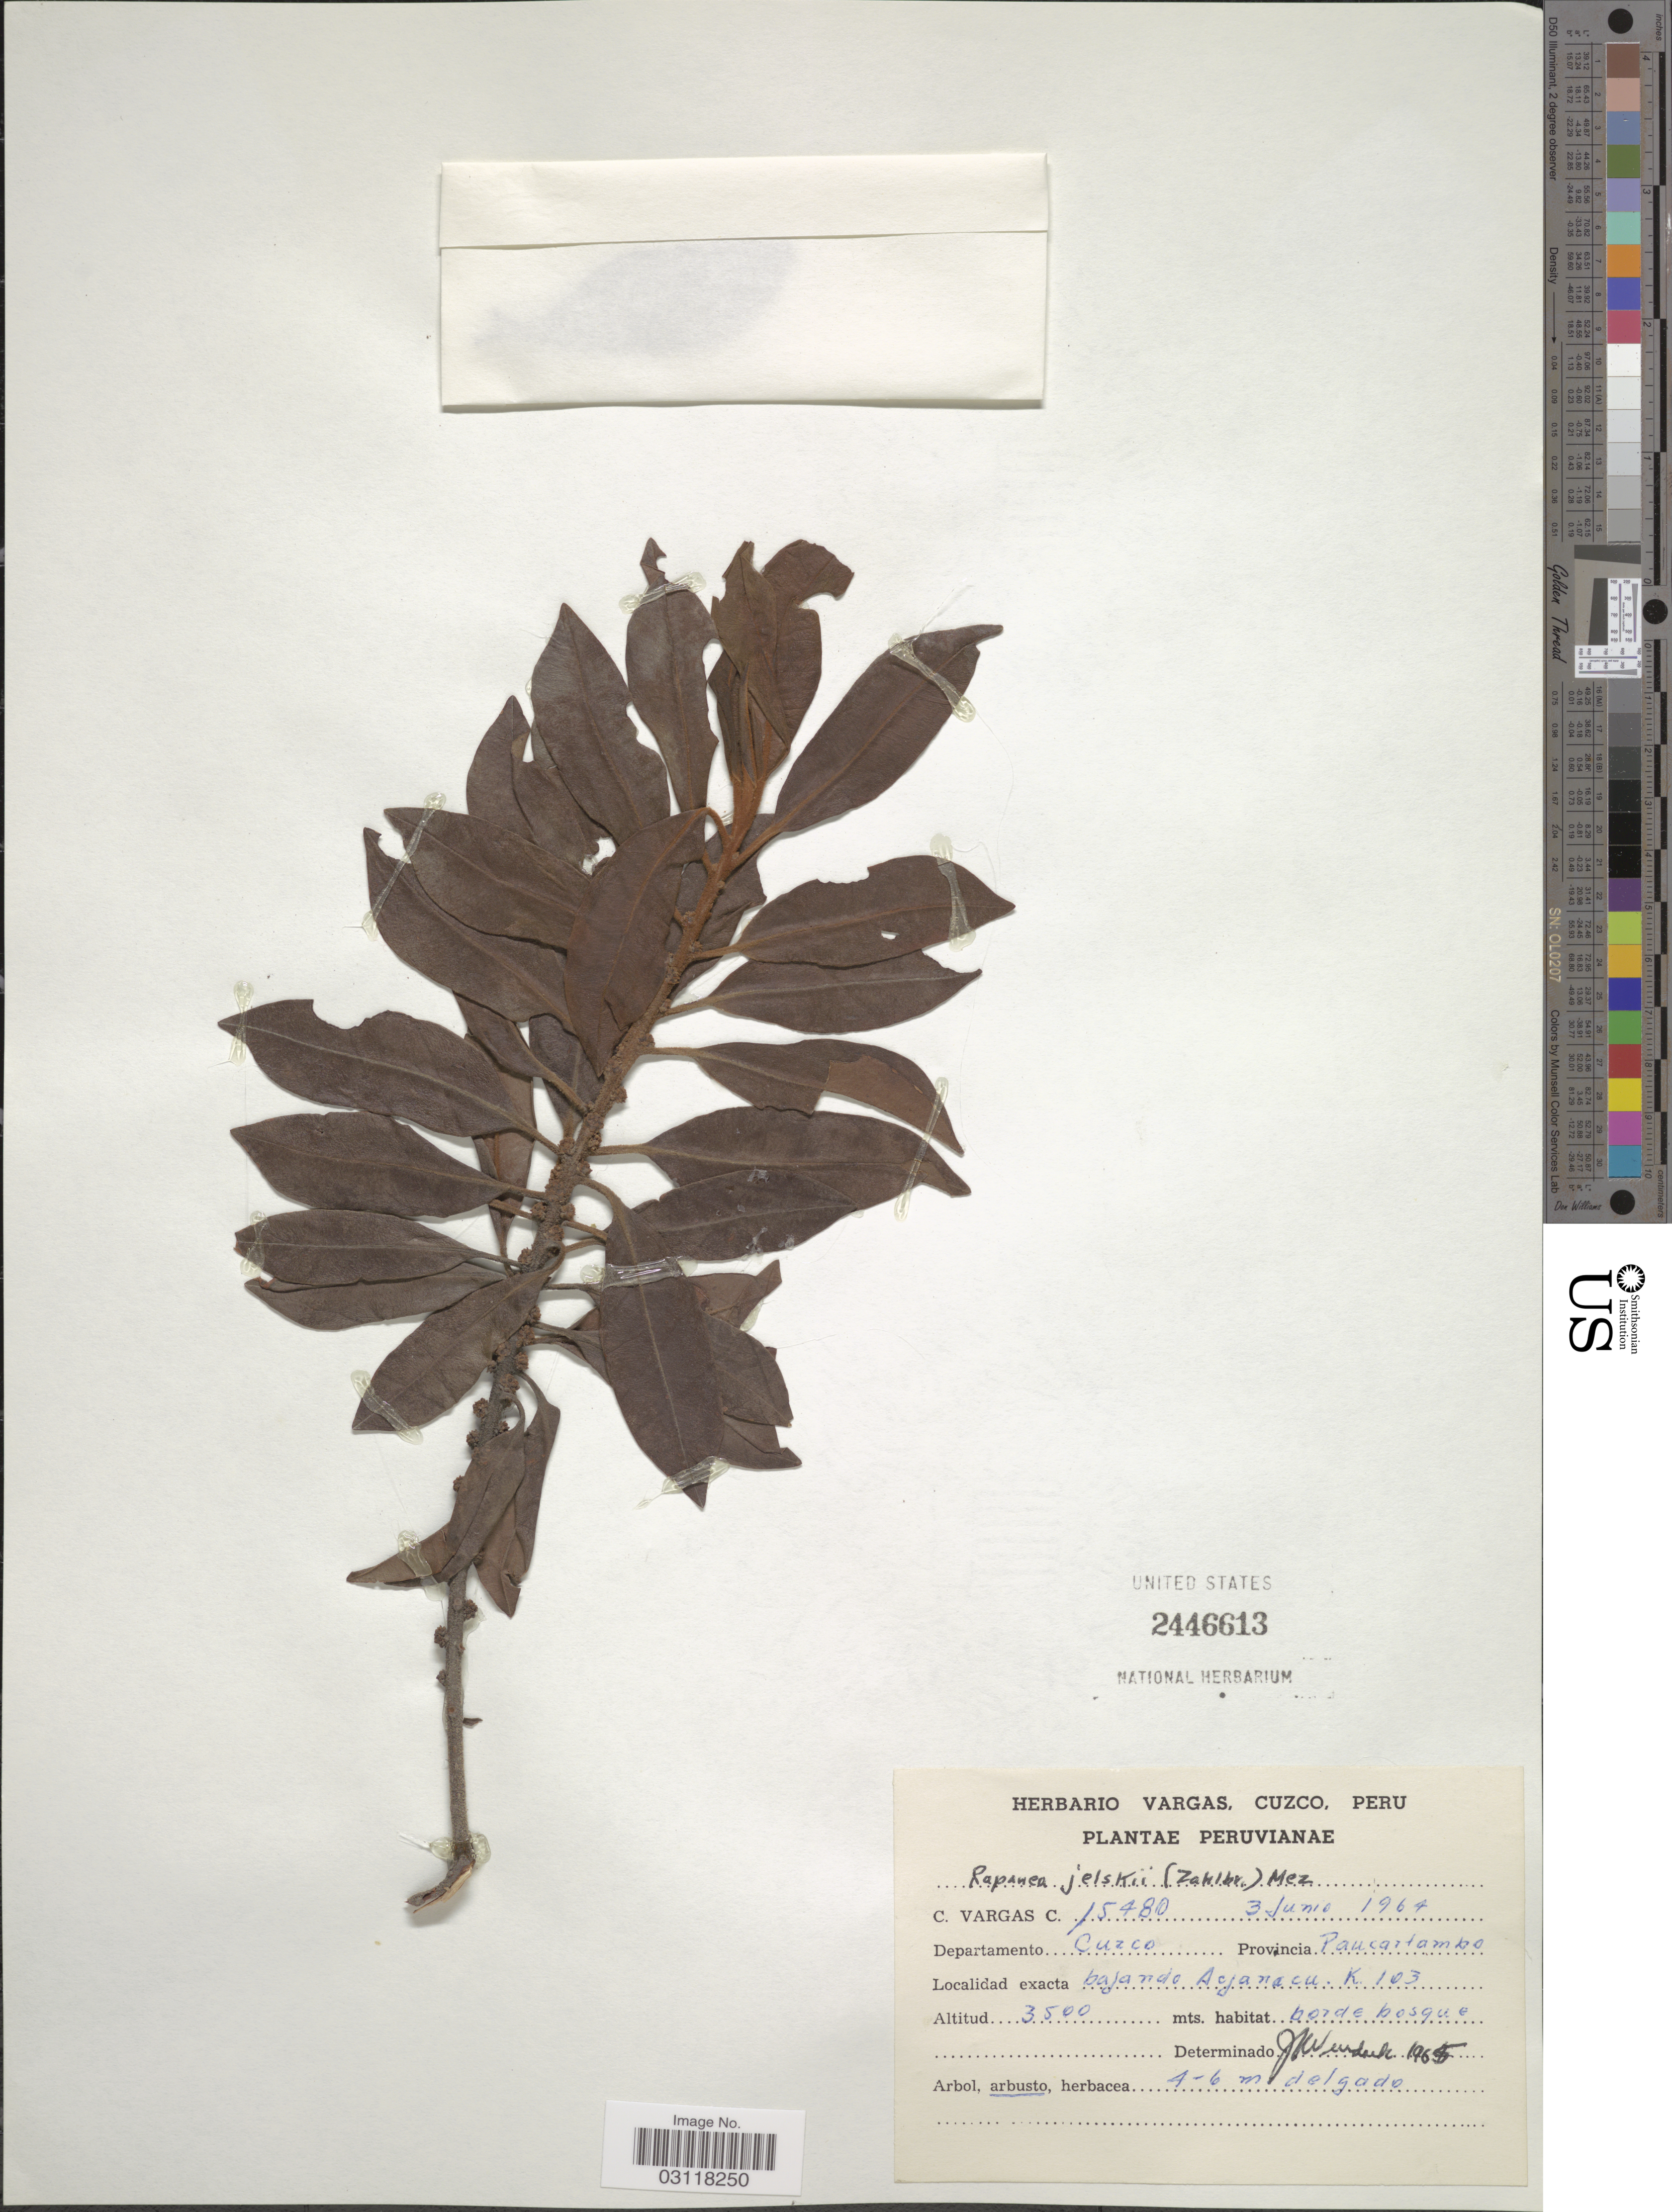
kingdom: Plantae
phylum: Tracheophyta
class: Magnoliopsida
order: Ericales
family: Primulaceae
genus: Rapanea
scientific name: Rapanea jelskii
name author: Mez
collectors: C. Vargas Calderón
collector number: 15480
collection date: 1964-06-03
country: Peru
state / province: Cusco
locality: Departamento Cuzco. Provincia Paucartambo. Bajando Acjanacu K. 103.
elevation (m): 3500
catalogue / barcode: US 2446613